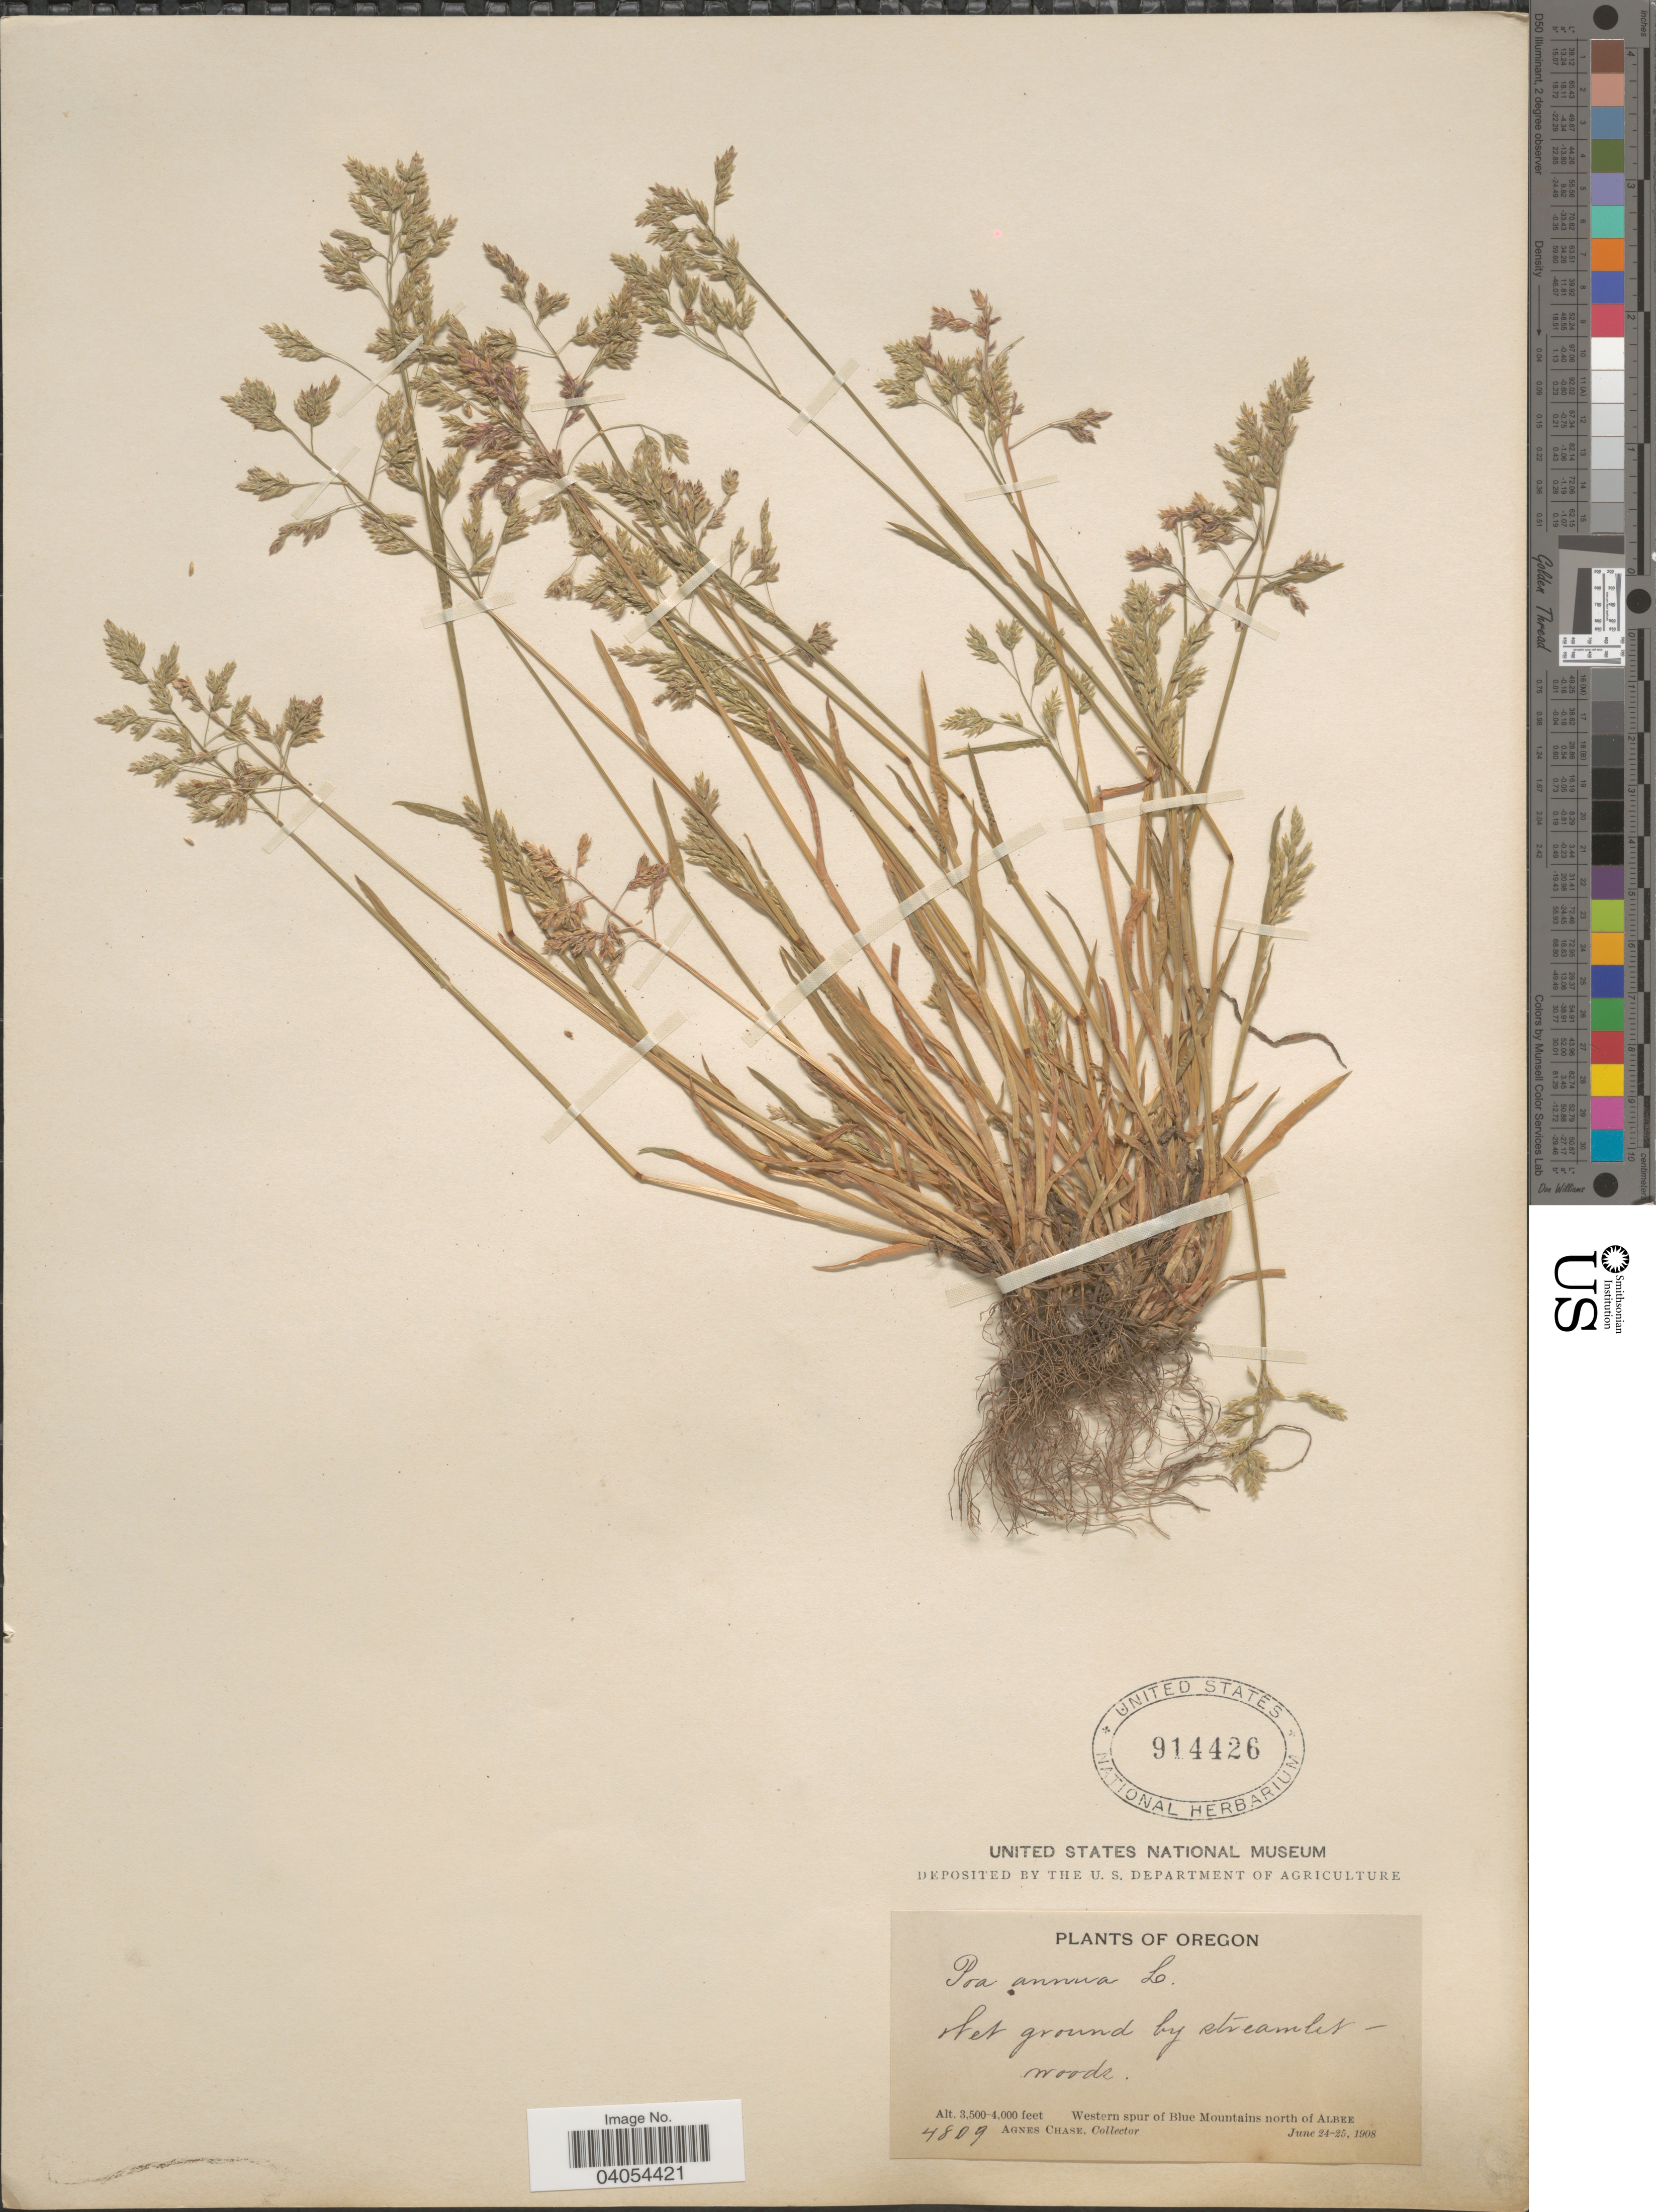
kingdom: Plantae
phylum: Tracheophyta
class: Liliopsida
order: Poales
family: Poaceae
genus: Poa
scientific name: Poa annua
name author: L.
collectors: A. Chase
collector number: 4809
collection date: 1908-06-24/1908-06-25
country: United States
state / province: Oregon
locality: Western spur of Blue Mountains north of Albee.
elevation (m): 1067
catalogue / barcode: US 914426